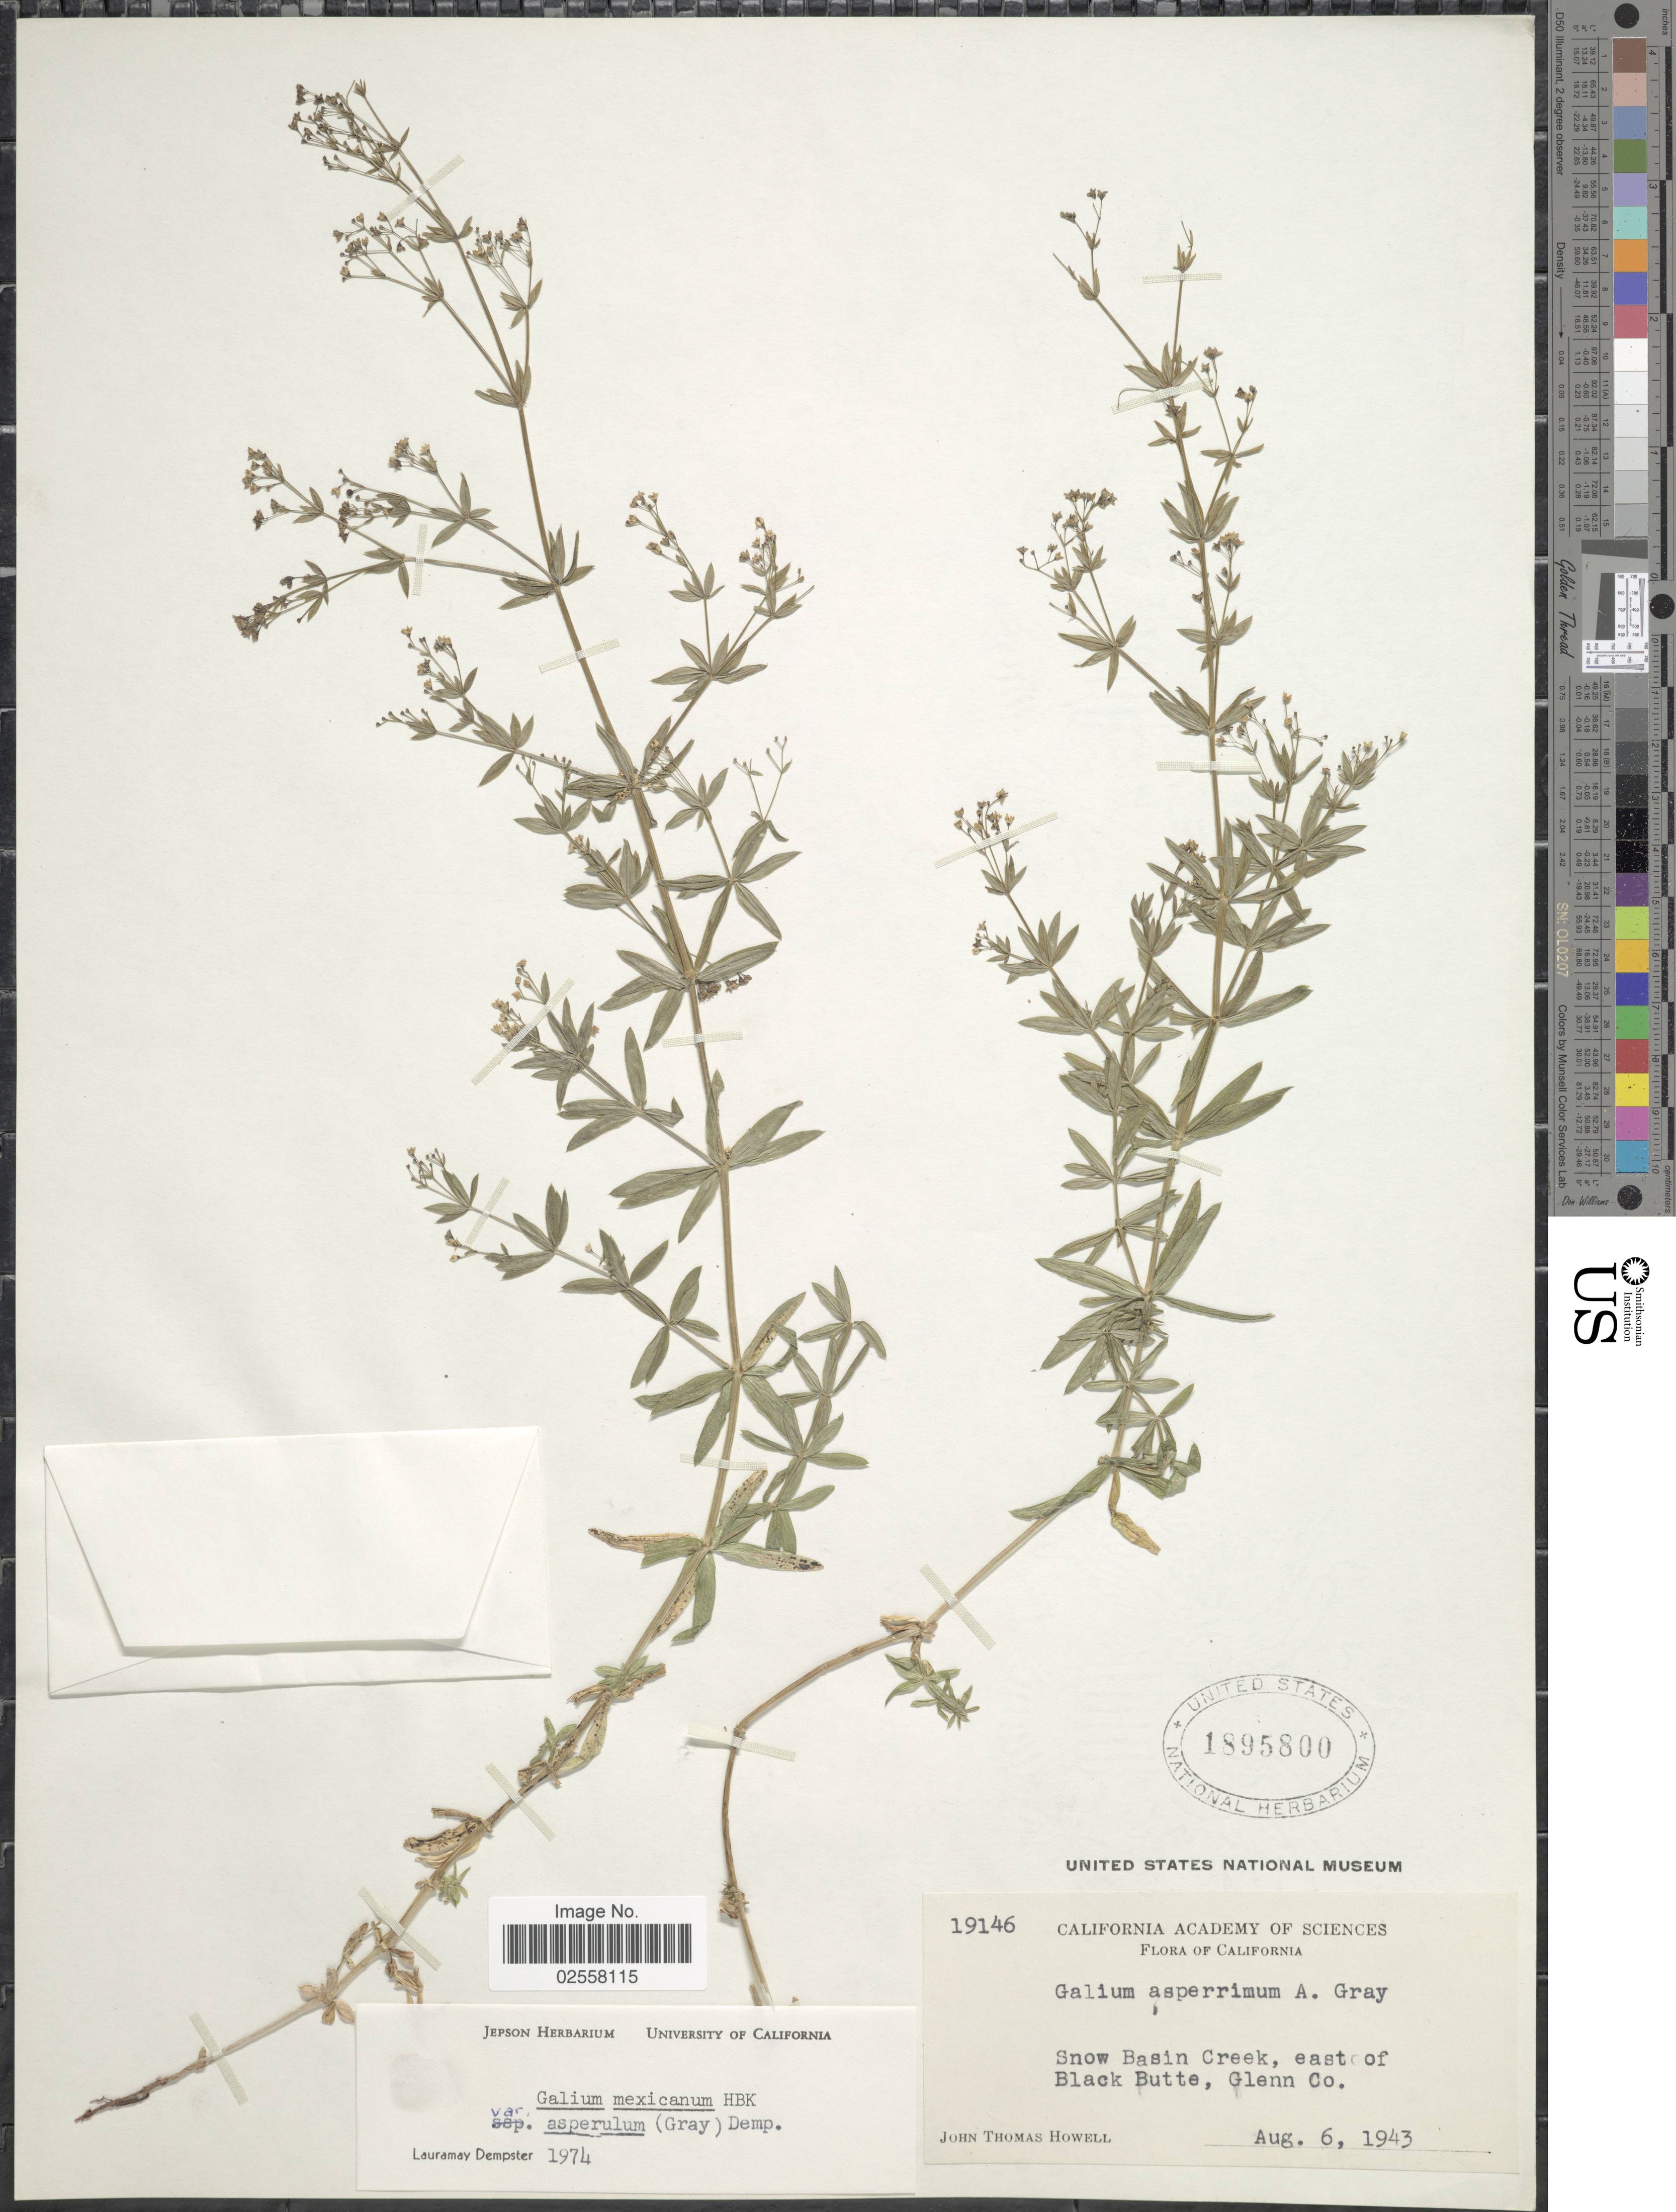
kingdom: Plantae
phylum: Tracheophyta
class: Magnoliopsida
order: Gentianales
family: Rubiaceae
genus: Galium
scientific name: Galium mexicanum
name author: Kunth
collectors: J. T. Howell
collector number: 19146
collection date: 1943-08-06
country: United States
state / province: California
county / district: Glenn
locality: Snow Basin Creek, east of Black Butte, Glenn Co.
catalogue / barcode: US 1895800